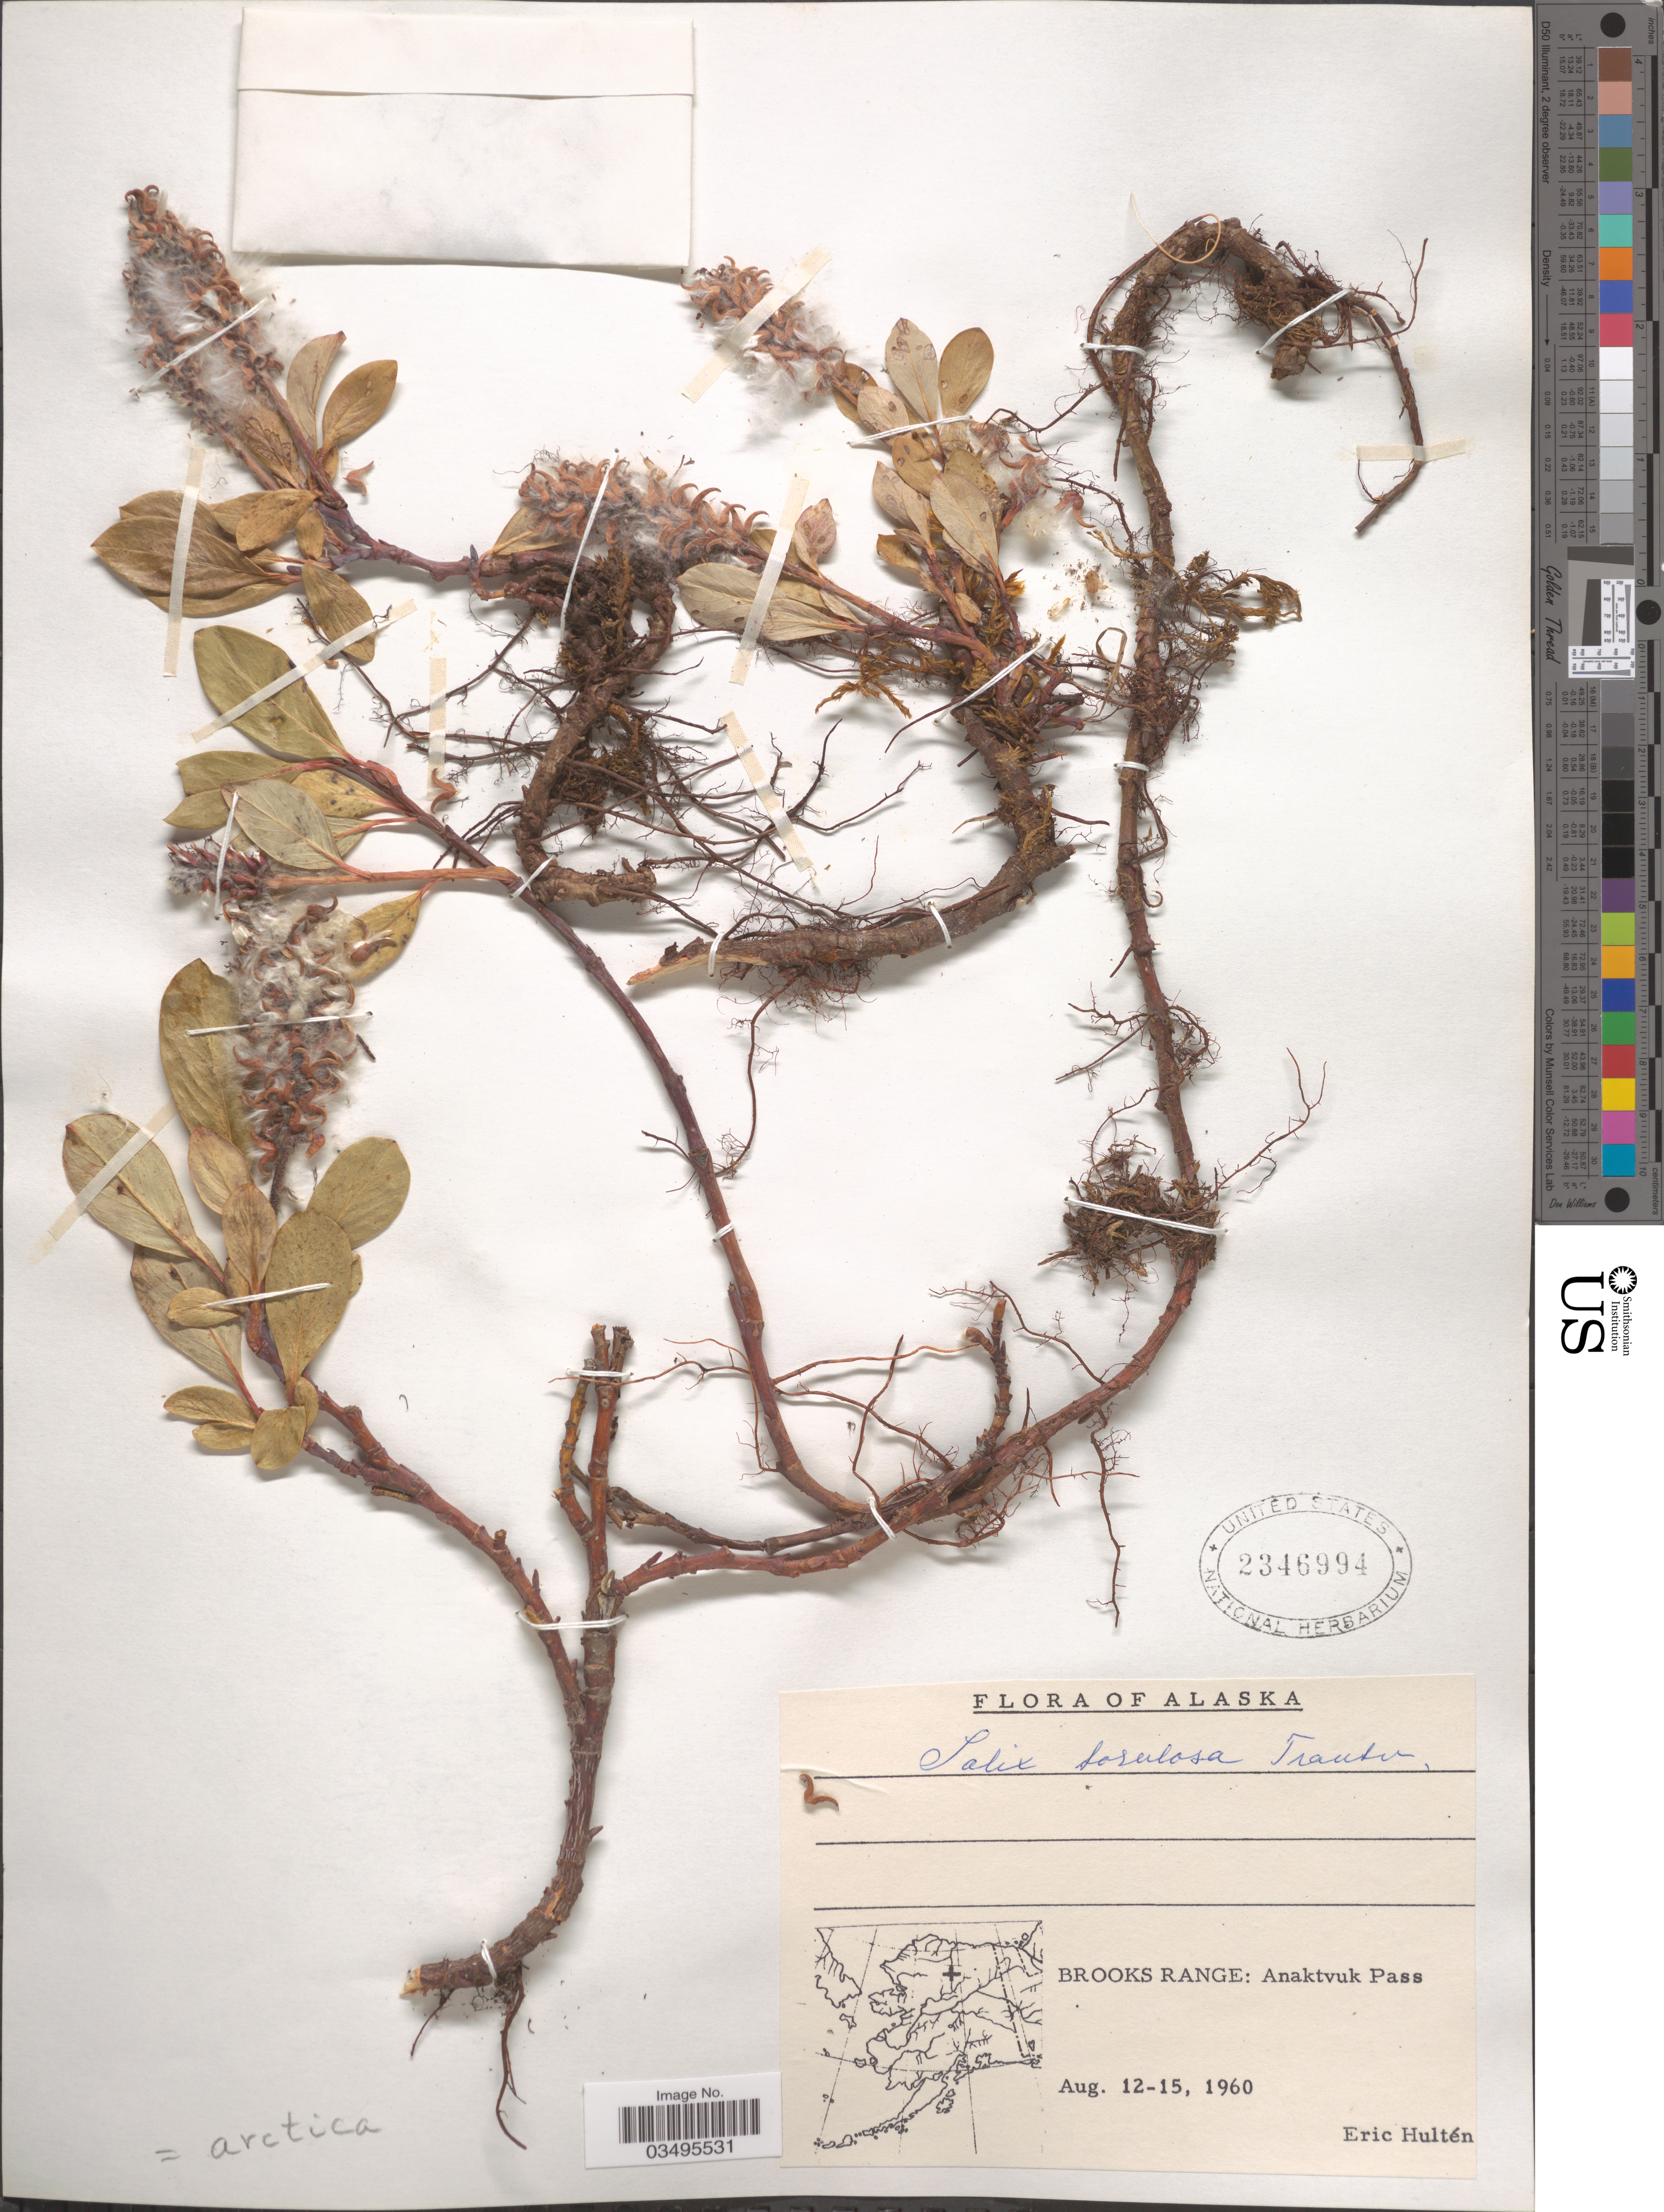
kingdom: Plantae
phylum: Tracheophyta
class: Magnoliopsida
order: Malpighiales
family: Salicaceae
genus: Salix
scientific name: Salix arctica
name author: Pall.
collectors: E. G. Hultén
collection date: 1960-08-12/1960-08-15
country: United States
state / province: Alaska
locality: Brooks Range: Anaktvuk Pass.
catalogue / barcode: US 2346994